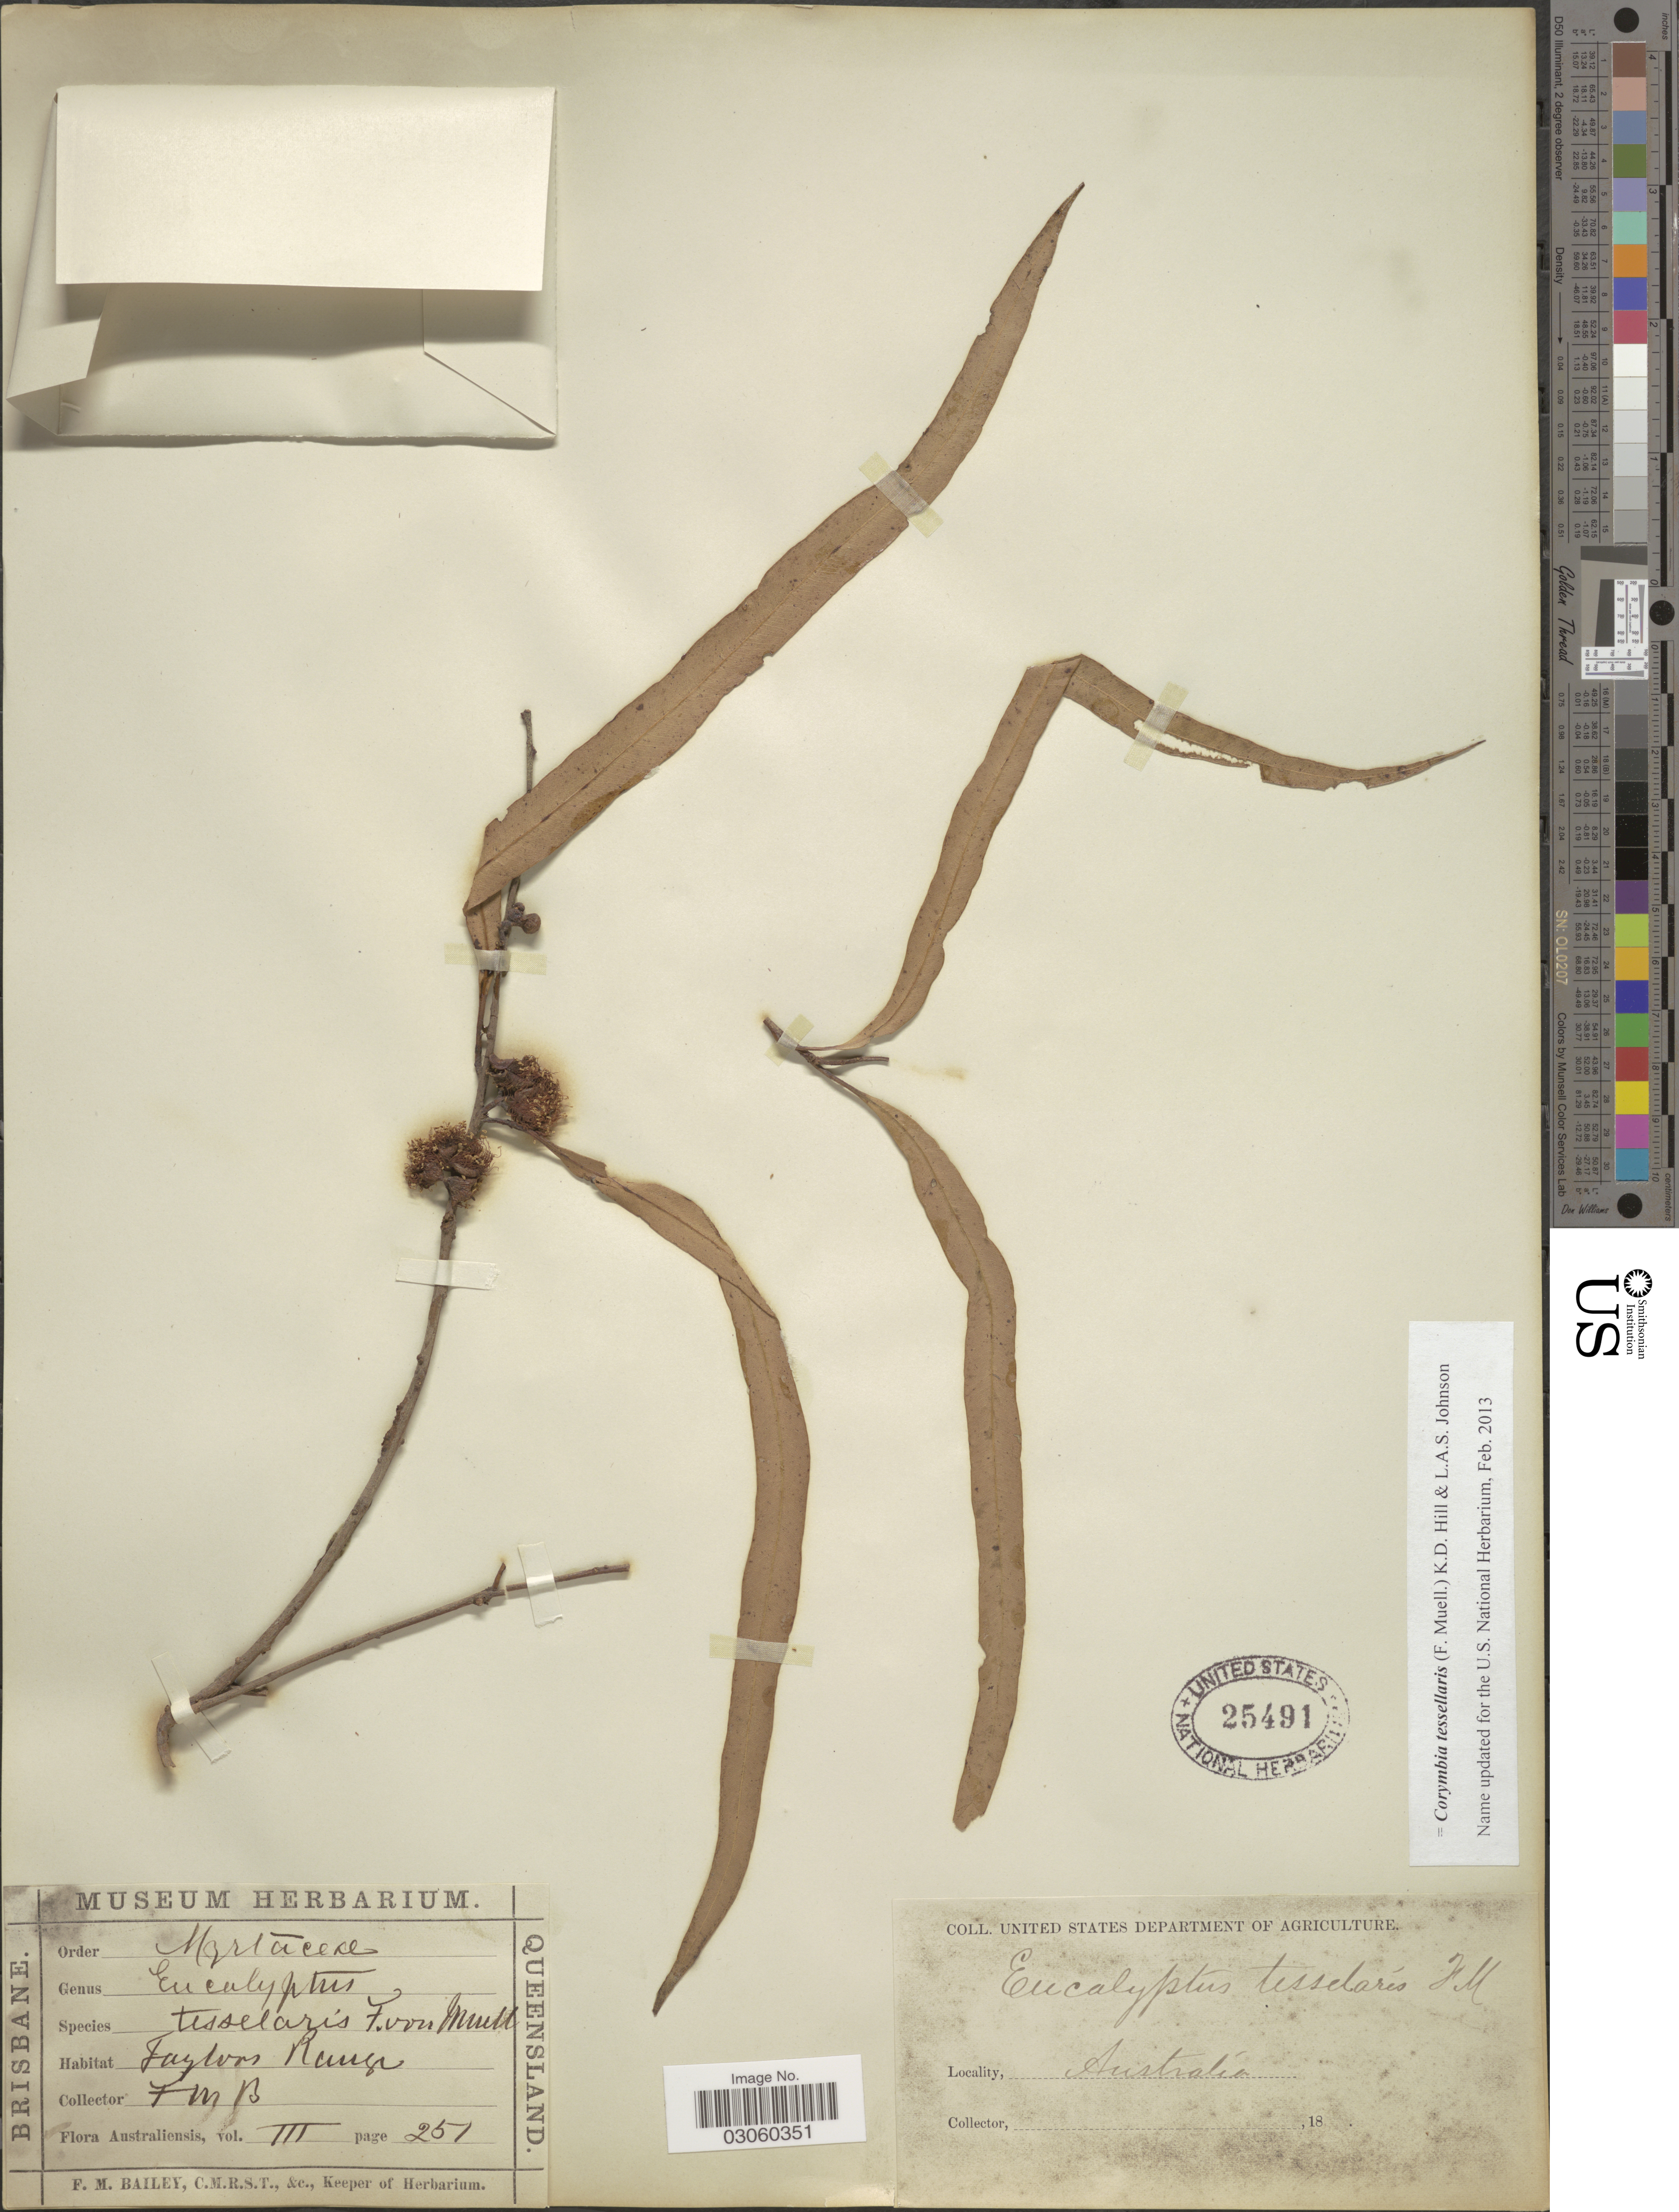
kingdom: Plantae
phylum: Tracheophyta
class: Magnoliopsida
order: Myrtales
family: Myrtaceae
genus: Corymbia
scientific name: Corymbia tessellaris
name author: (F. Muell.) K.D. Hill & L.A.S. Johnson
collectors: F. M. Bailey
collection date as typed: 18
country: Australia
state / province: Queensland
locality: Taylors Range.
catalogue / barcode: US 25491